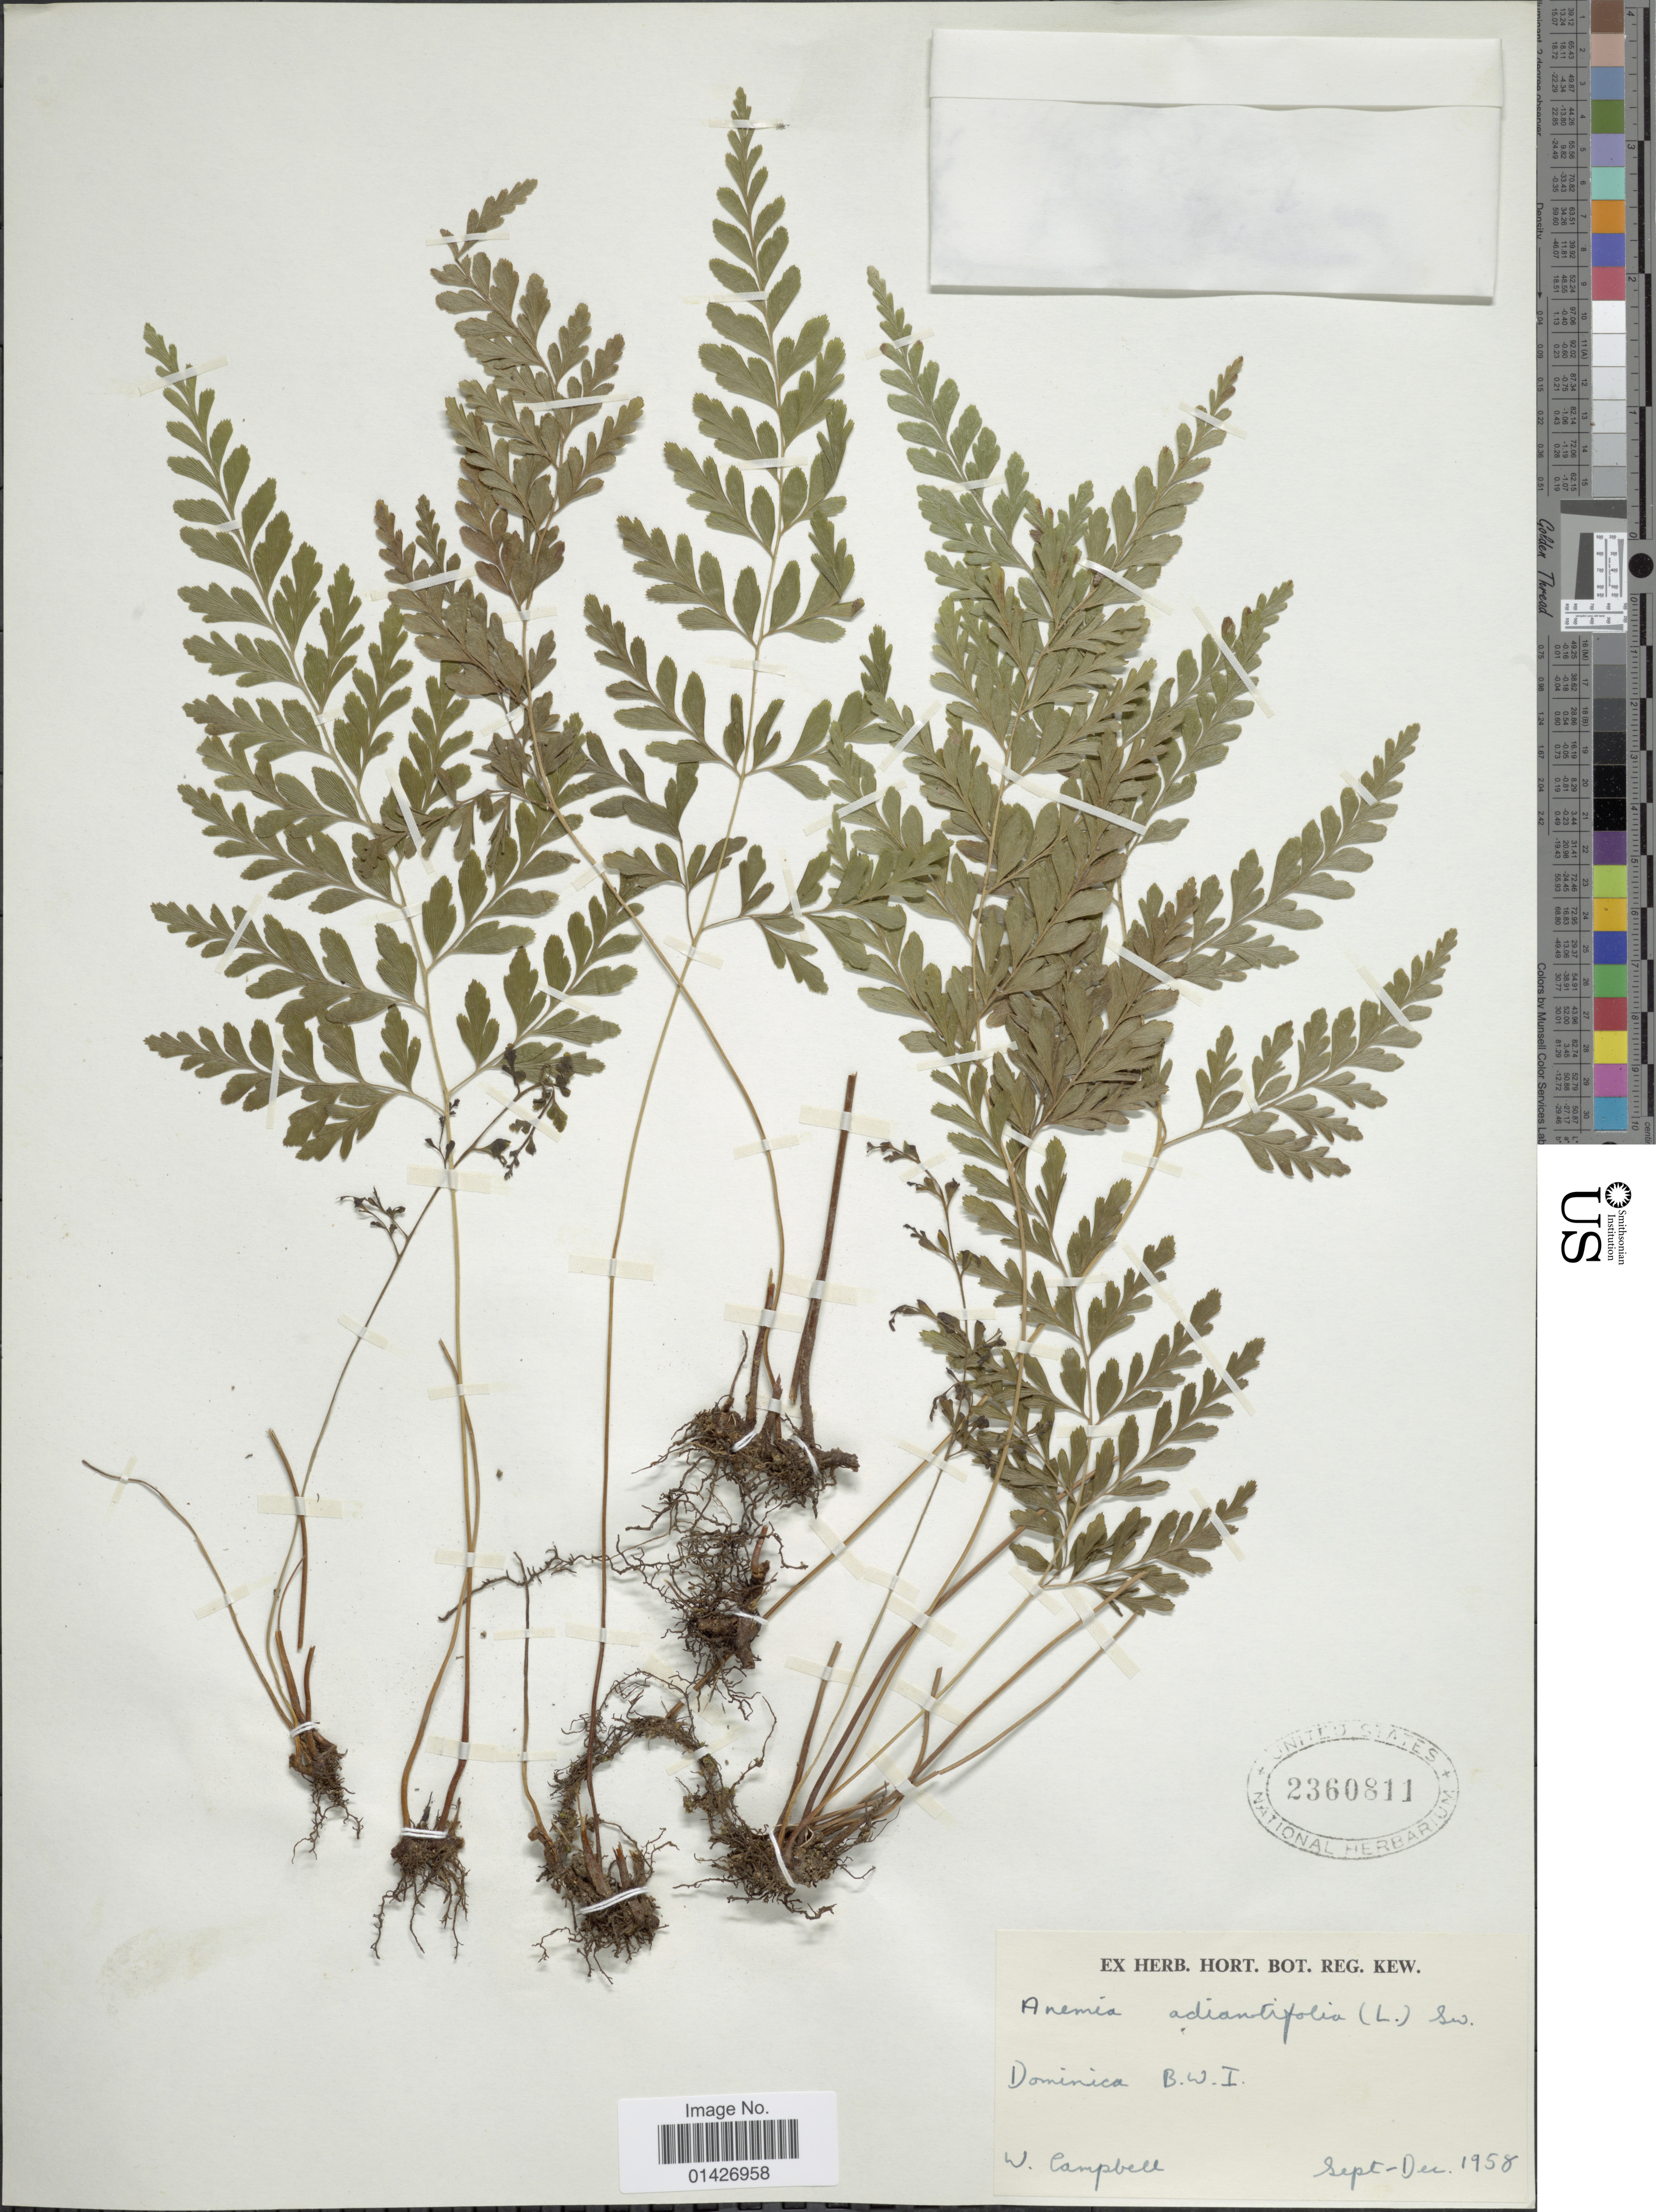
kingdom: Plantae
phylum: Tracheophyta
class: Polypodiopsida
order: Schizaeales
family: Anemiaceae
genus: Anemia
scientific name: Anemia adiantifolia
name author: (L.) Sw.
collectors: W. Campbell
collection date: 1958-09/1958-12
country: Dominica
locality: B.W.I.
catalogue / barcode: US 2360811